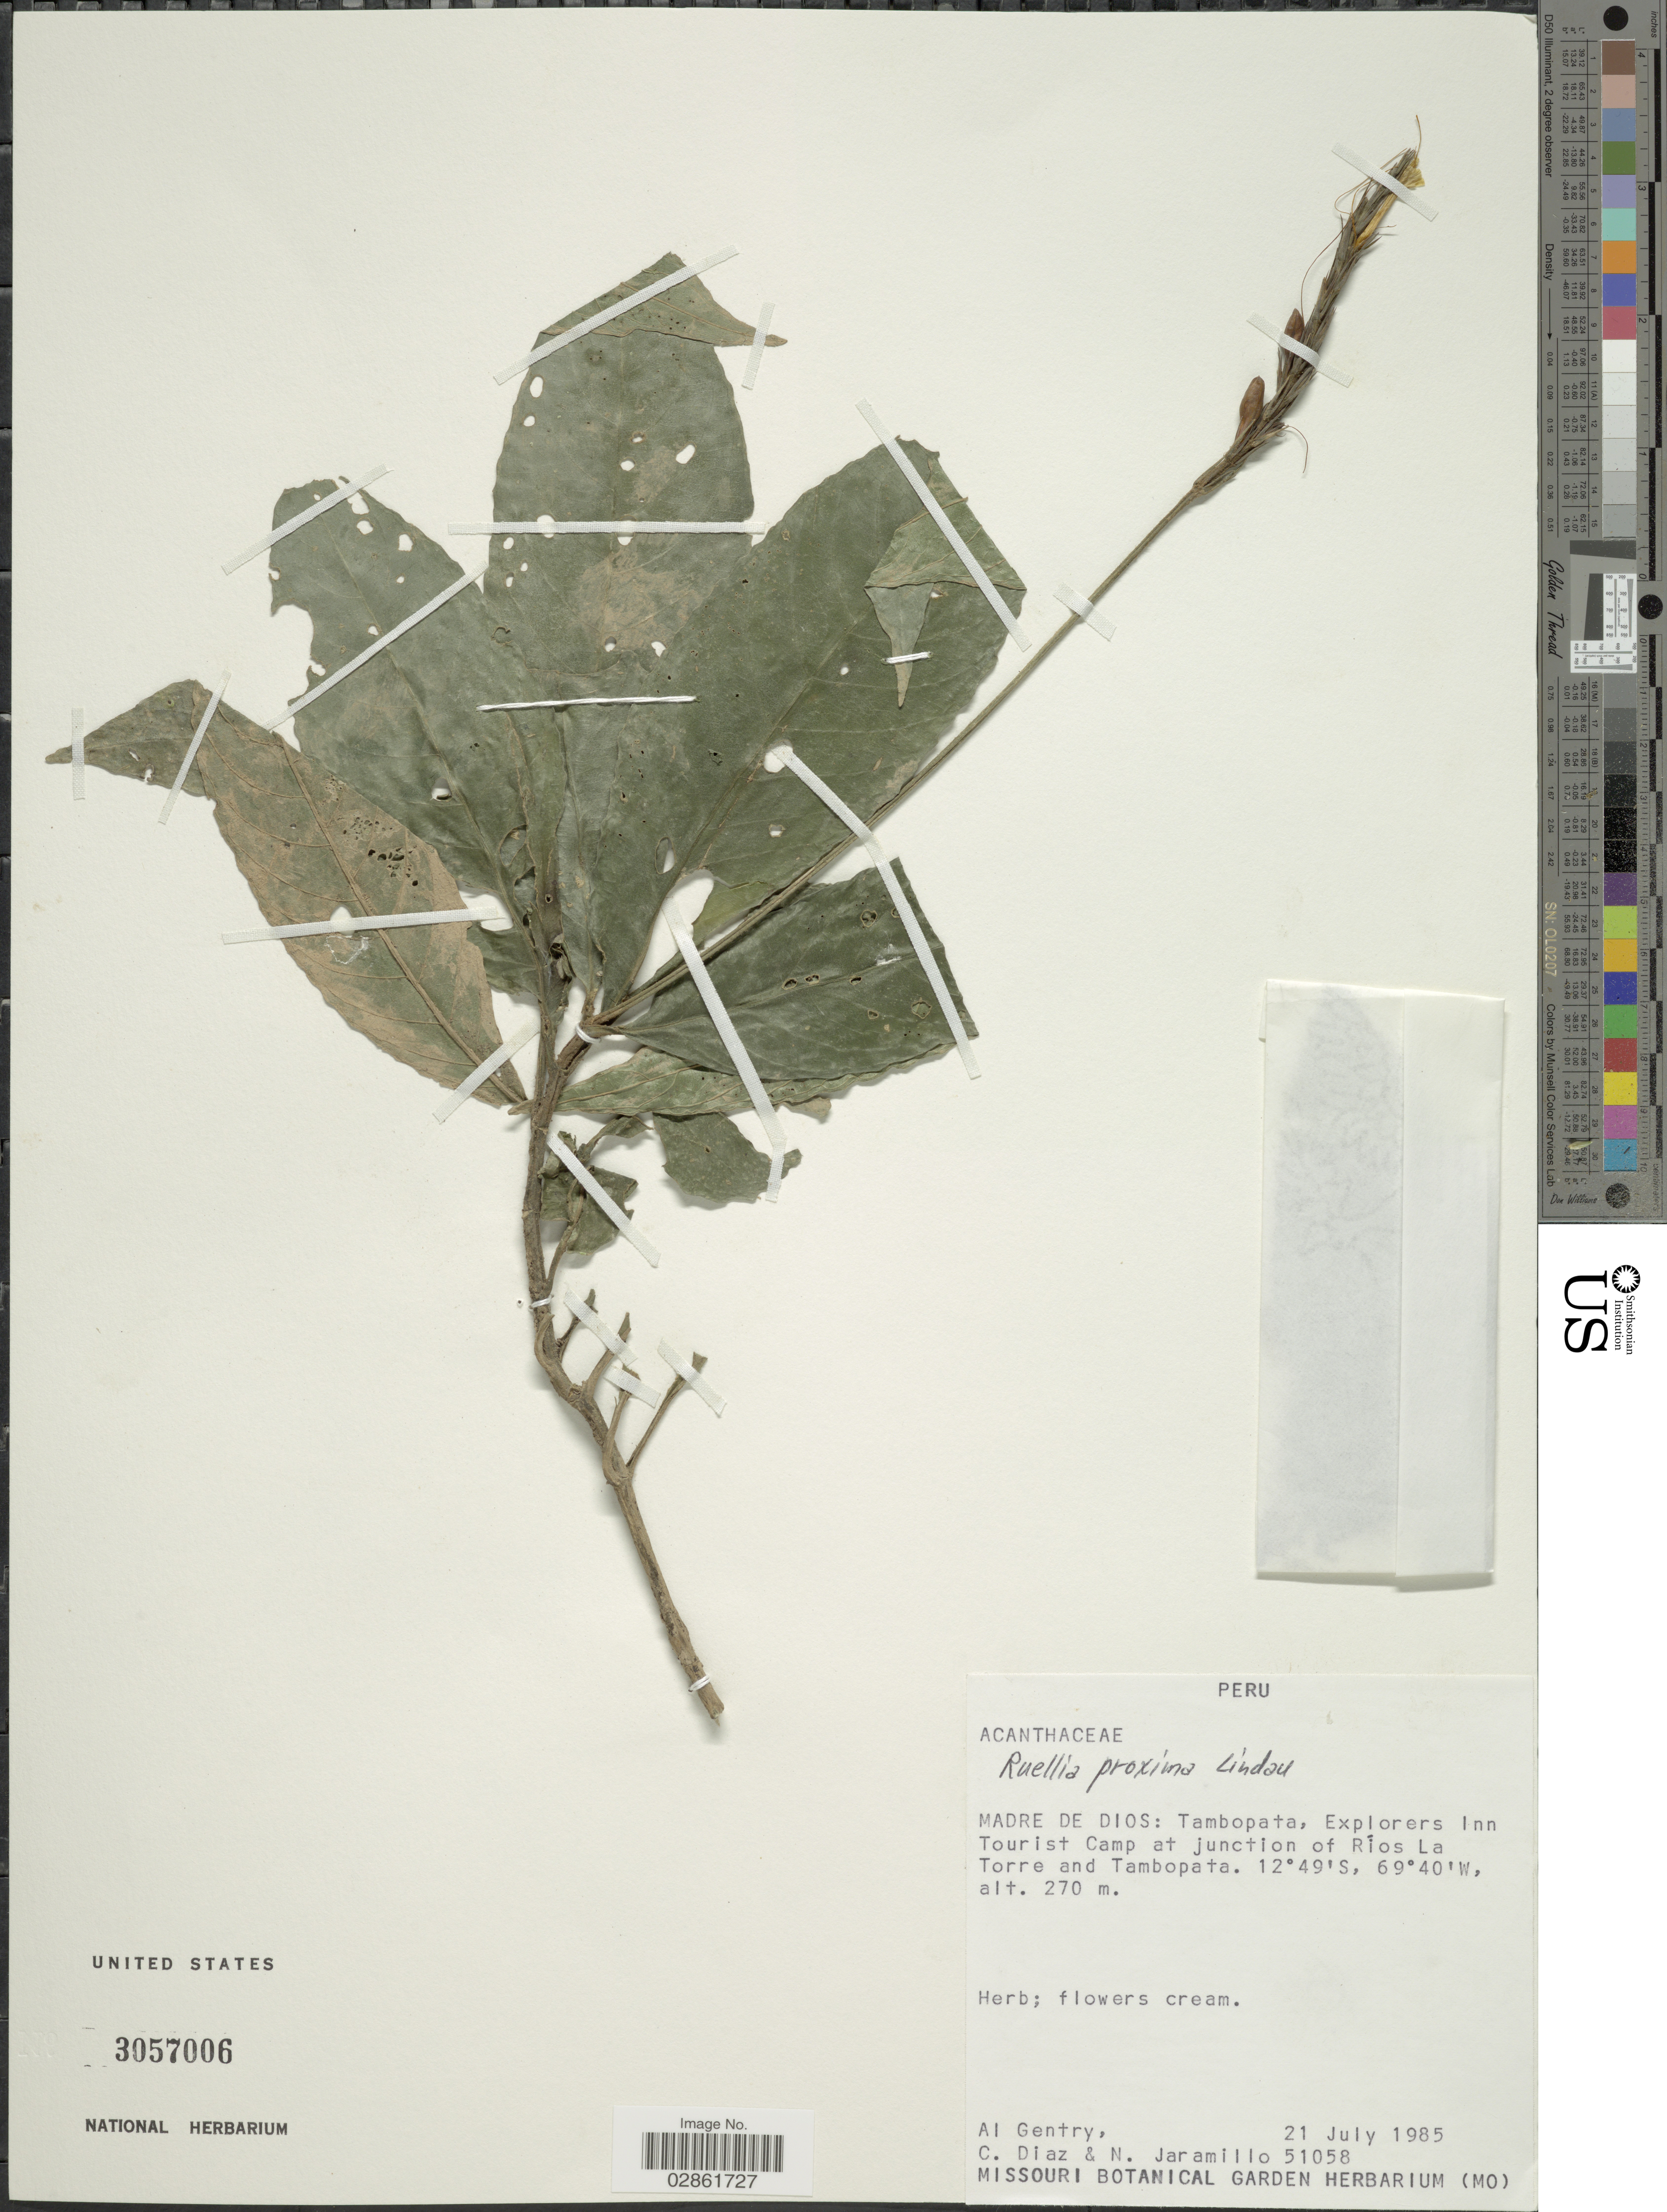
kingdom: Plantae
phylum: Tracheophyta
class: Magnoliopsida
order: Lamiales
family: Acanthaceae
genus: Ruellia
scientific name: Ruellia proxima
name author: Lindau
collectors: A. H. Gentry, C. Díaz & N. Jaramillo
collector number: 51058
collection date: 1985-07-21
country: Peru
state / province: Madre de Dios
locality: Tambopata, Explorers Inn Tourist Camp at junction of Ríos La Torre and Tambopata.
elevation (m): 270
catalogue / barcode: US 3057006